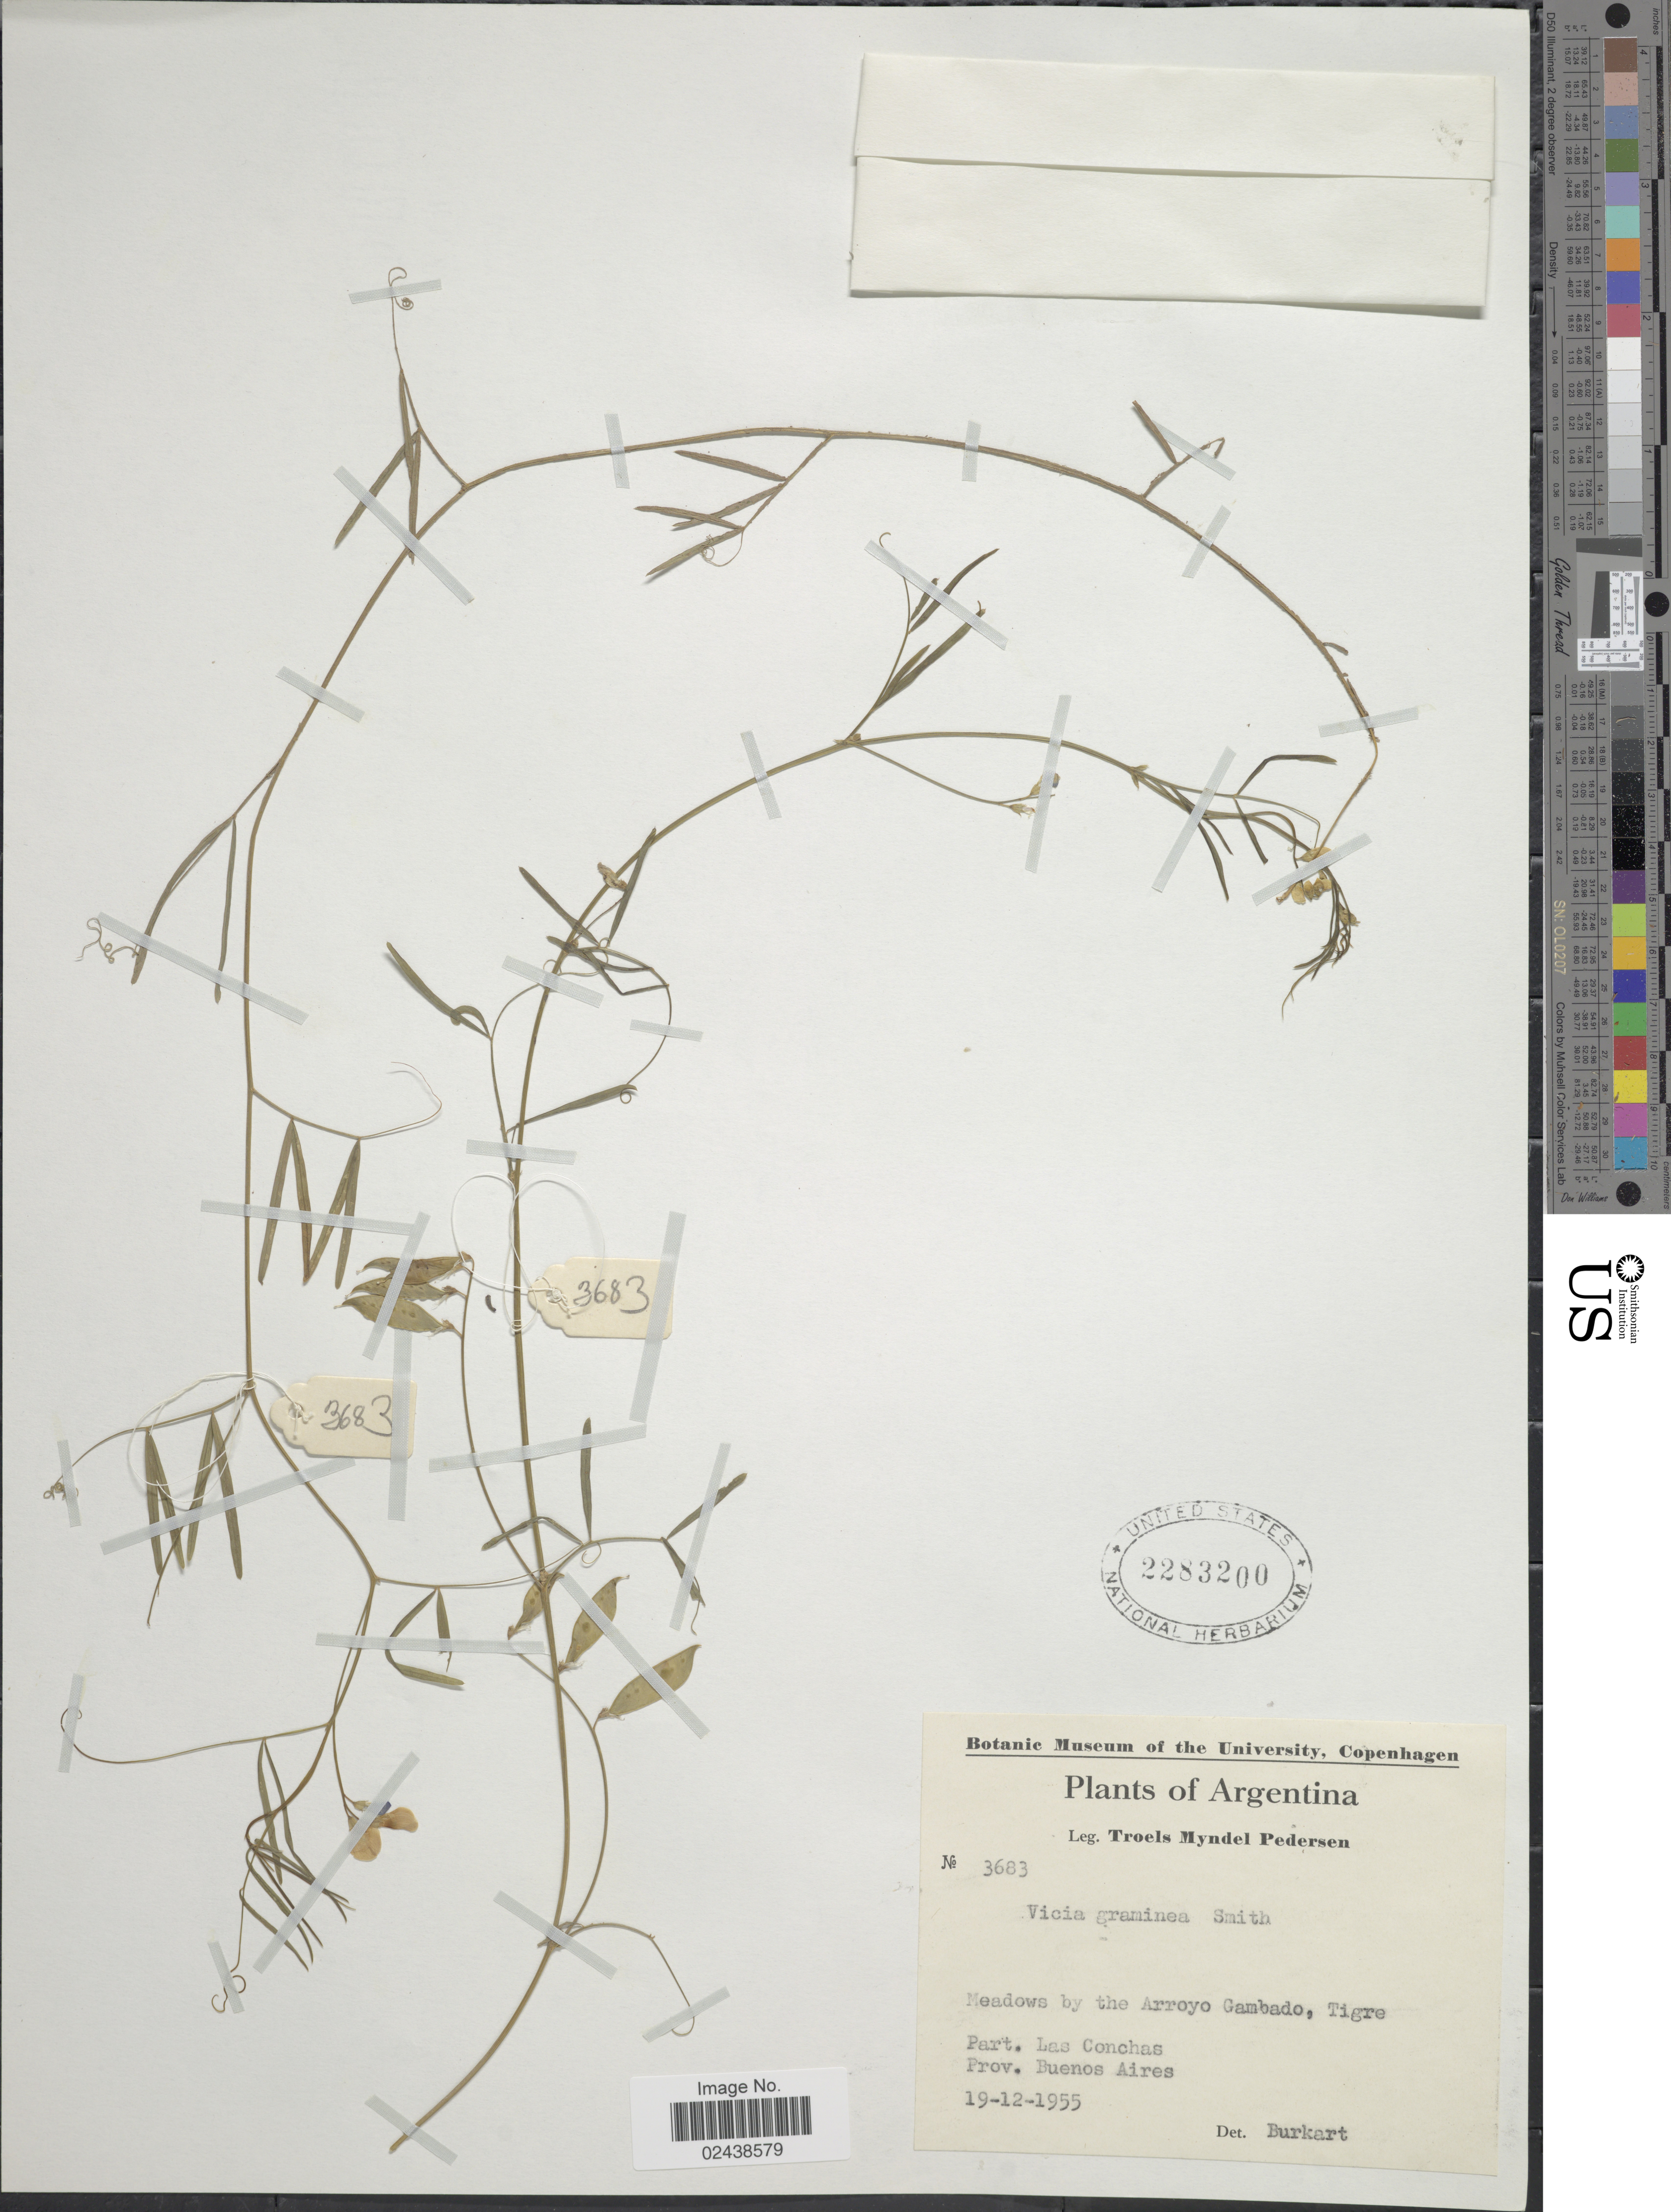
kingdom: Plantae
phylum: Tracheophyta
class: Magnoliopsida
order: Fabales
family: Fabaceae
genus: Vicia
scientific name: Vicia graminea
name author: Sm.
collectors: T. Pederson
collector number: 3683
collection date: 1955-12-19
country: Argentina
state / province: Buenos Aires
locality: Meadows by the Arroyo Gambado, Tigre Part, Las Conchas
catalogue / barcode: US 2283200